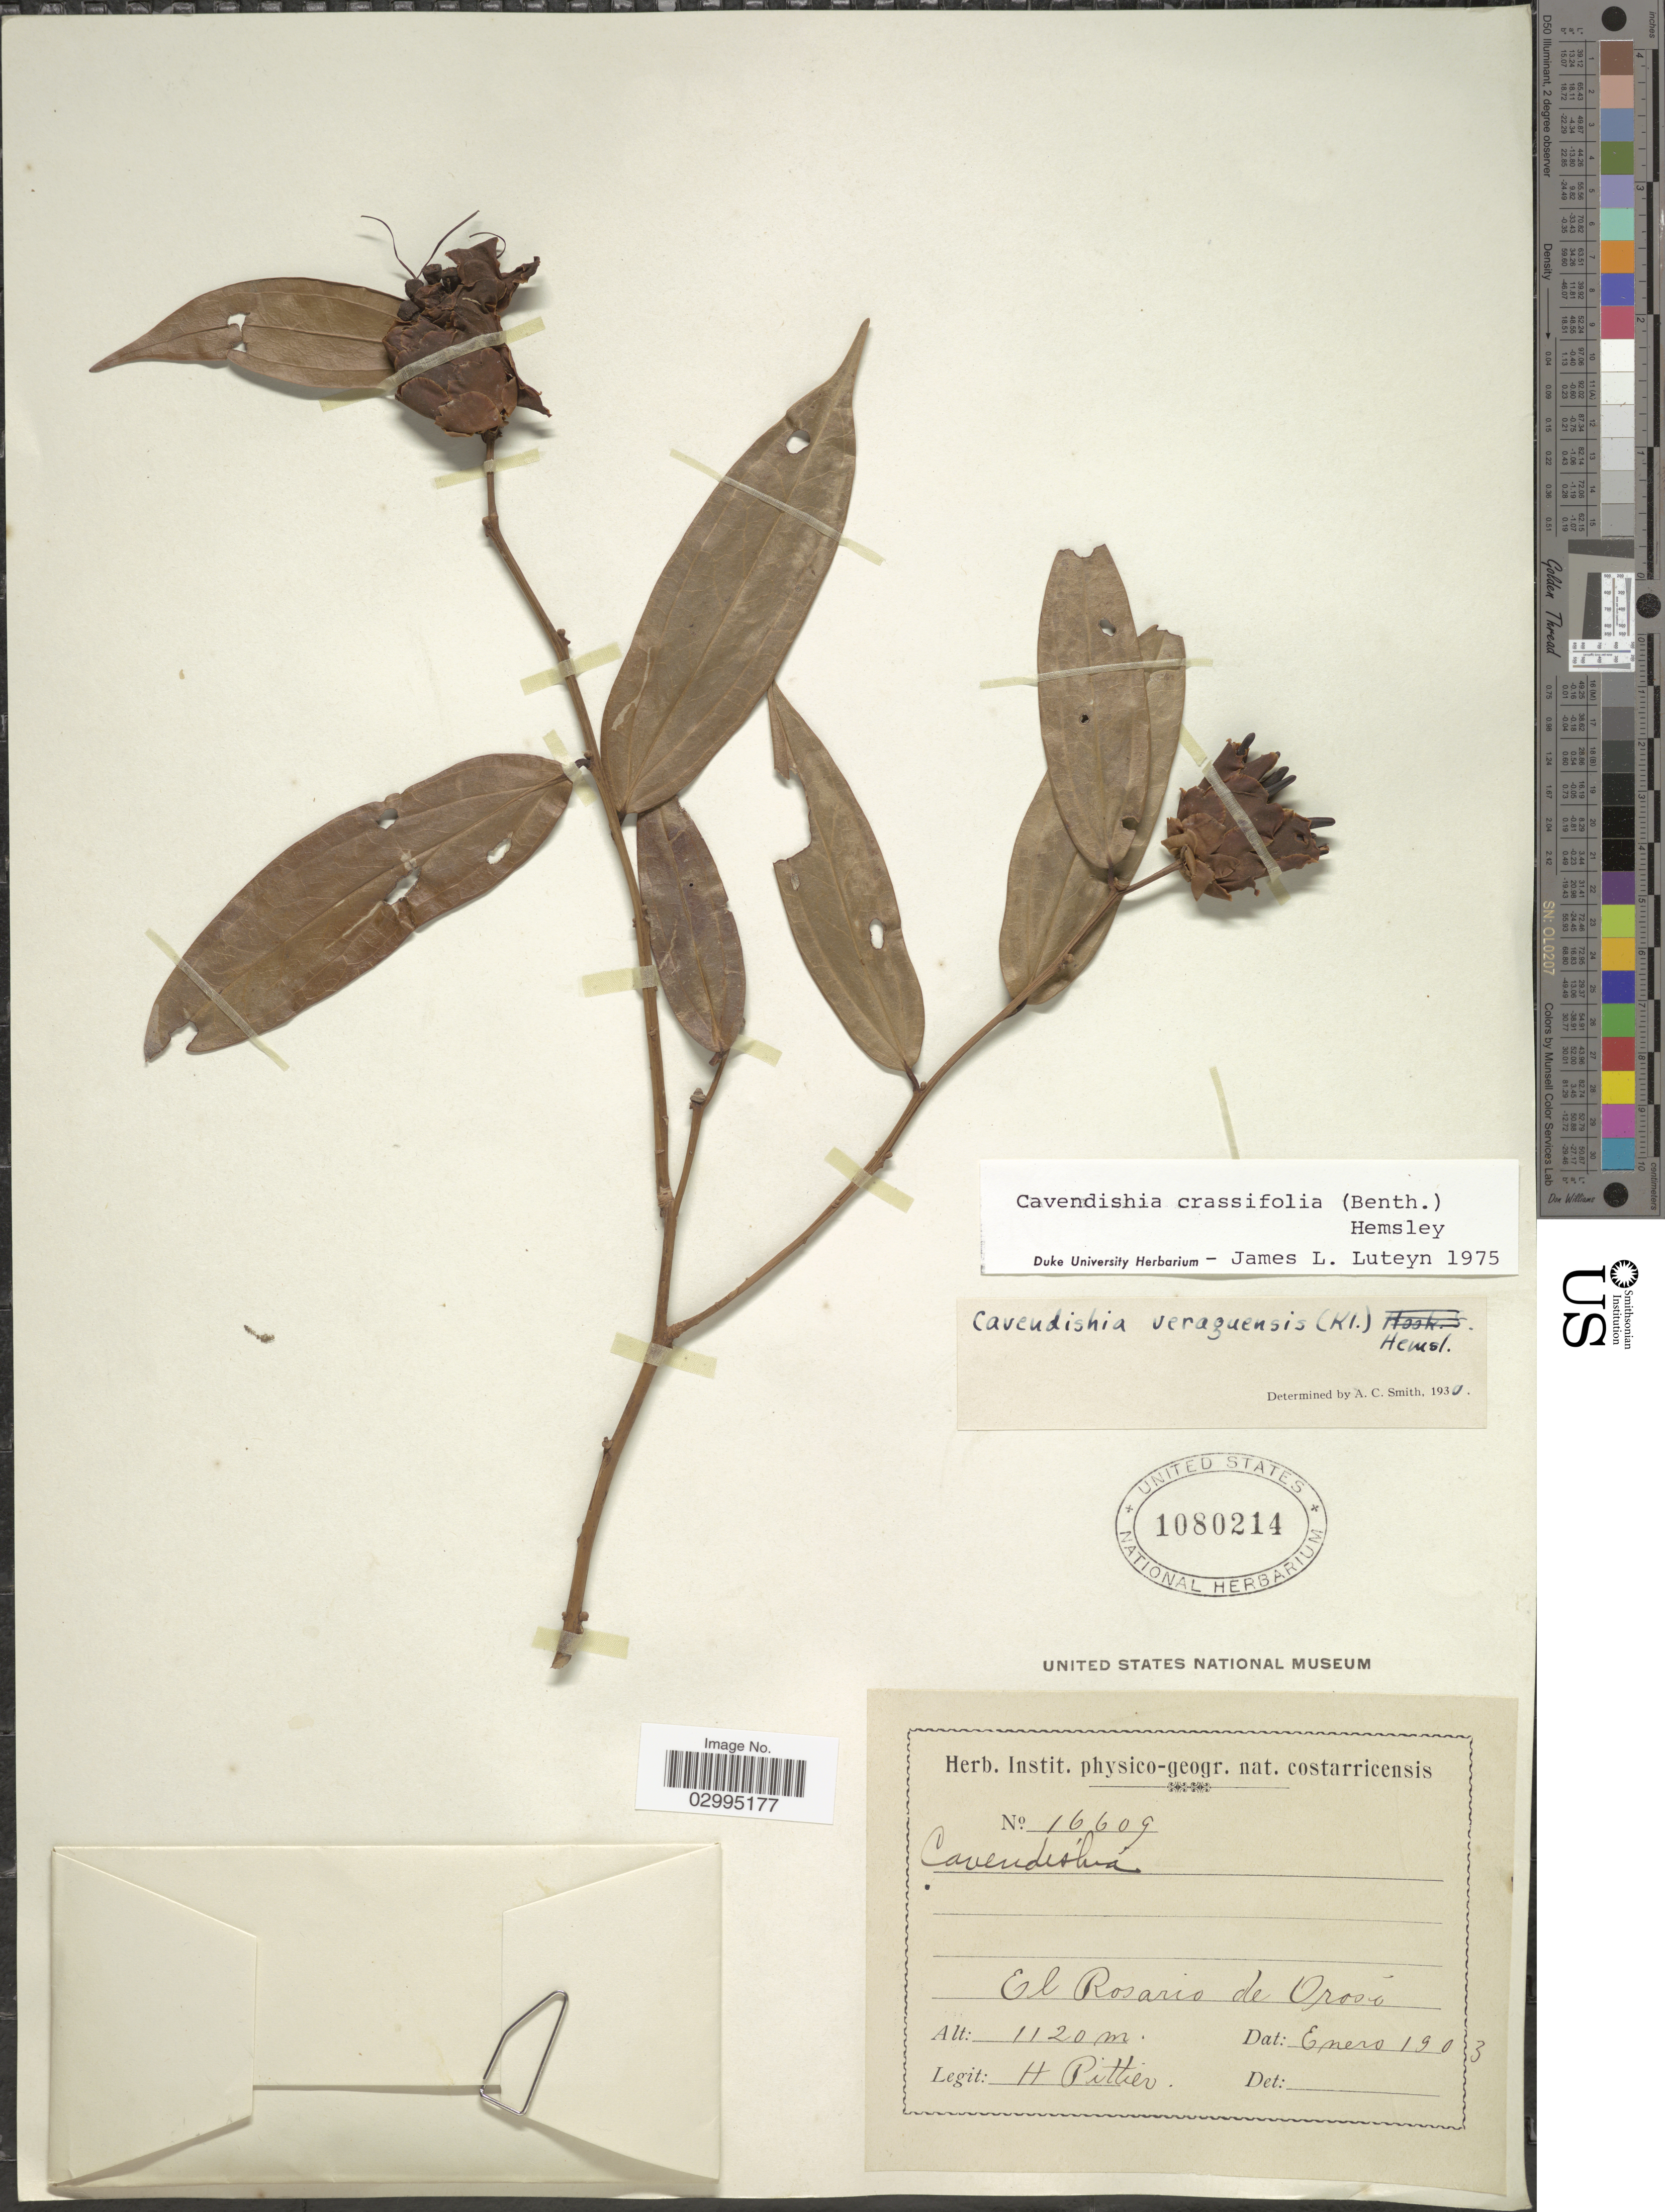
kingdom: Plantae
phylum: Tracheophyta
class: Magnoliopsida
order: Ericales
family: Ericaceae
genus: Cavendishia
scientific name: Cavendishia crassifolia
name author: (Benth.) Hemsl.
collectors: H. F. Pittier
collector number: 16609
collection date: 1903-01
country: Costa Rica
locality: El Rosario de Orosi.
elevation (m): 1120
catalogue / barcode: US 1080214